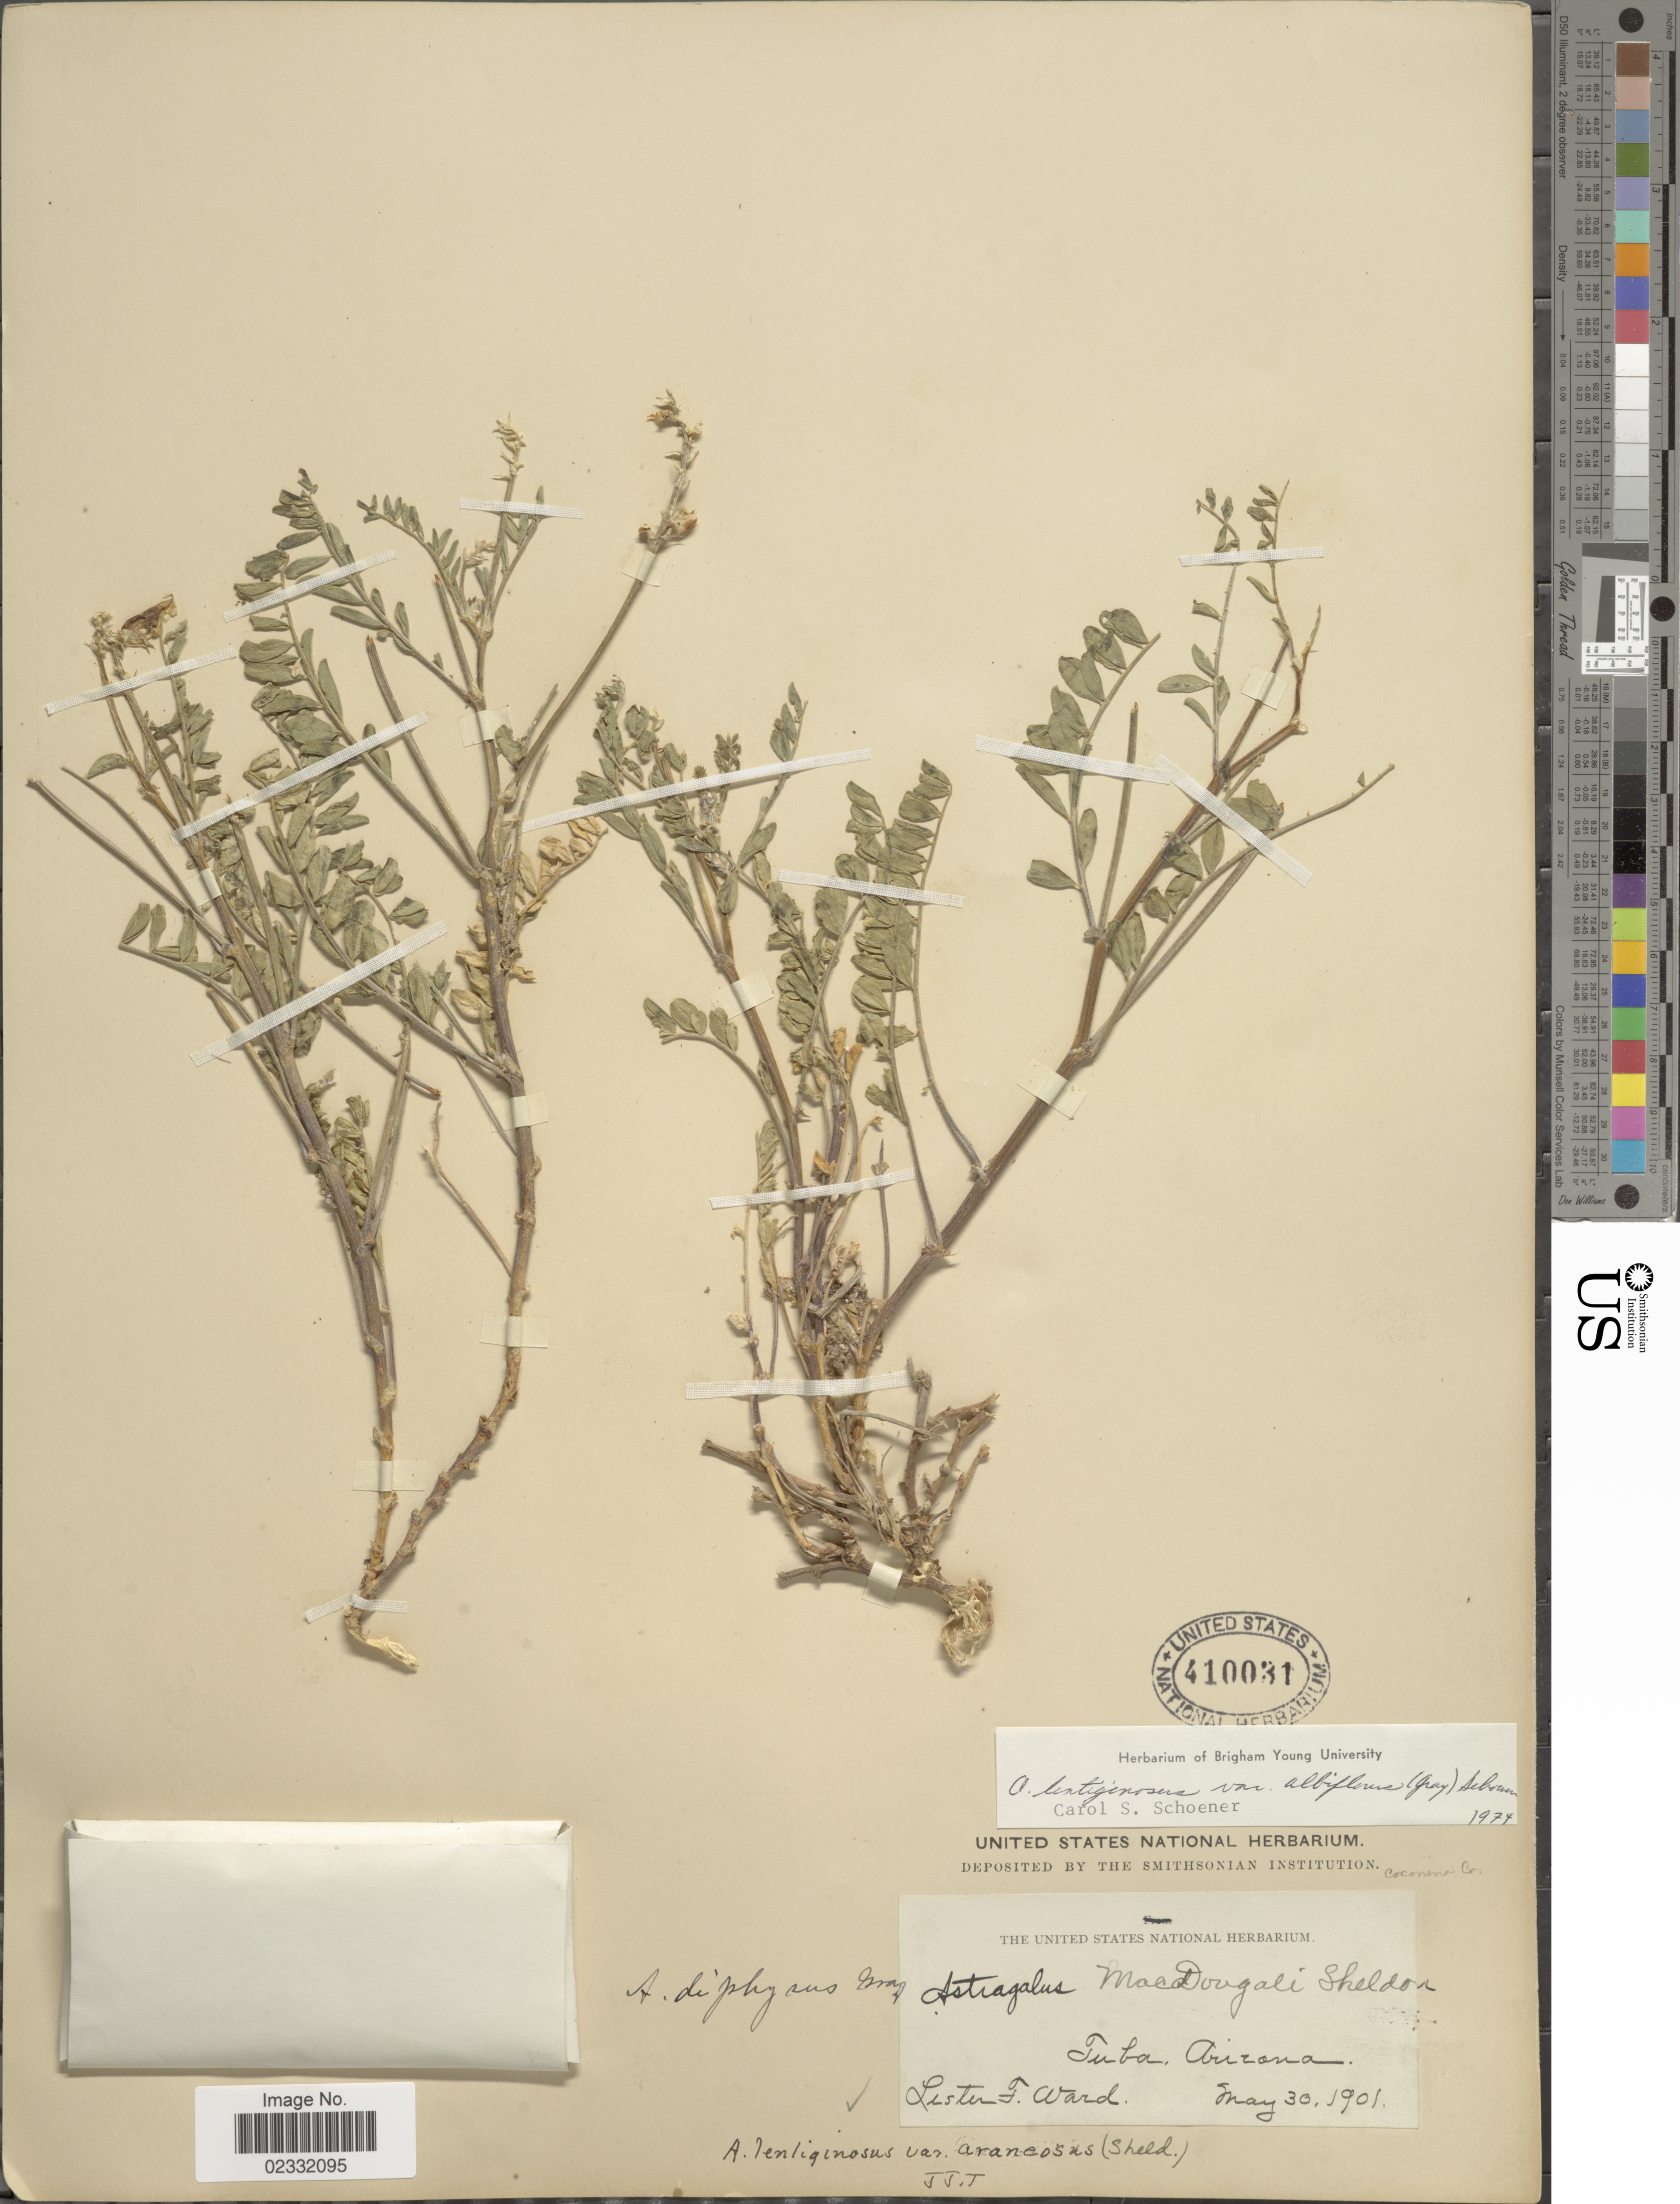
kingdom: Plantae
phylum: Tracheophyta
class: Magnoliopsida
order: Fabales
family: Fabaceae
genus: Astragalus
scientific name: Astragalus lentiginosus var. albiflorus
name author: (A. Gray) Schoener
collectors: L. F. Ward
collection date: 1901-05-30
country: United States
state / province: Arizona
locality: Tuba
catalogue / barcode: US 410031